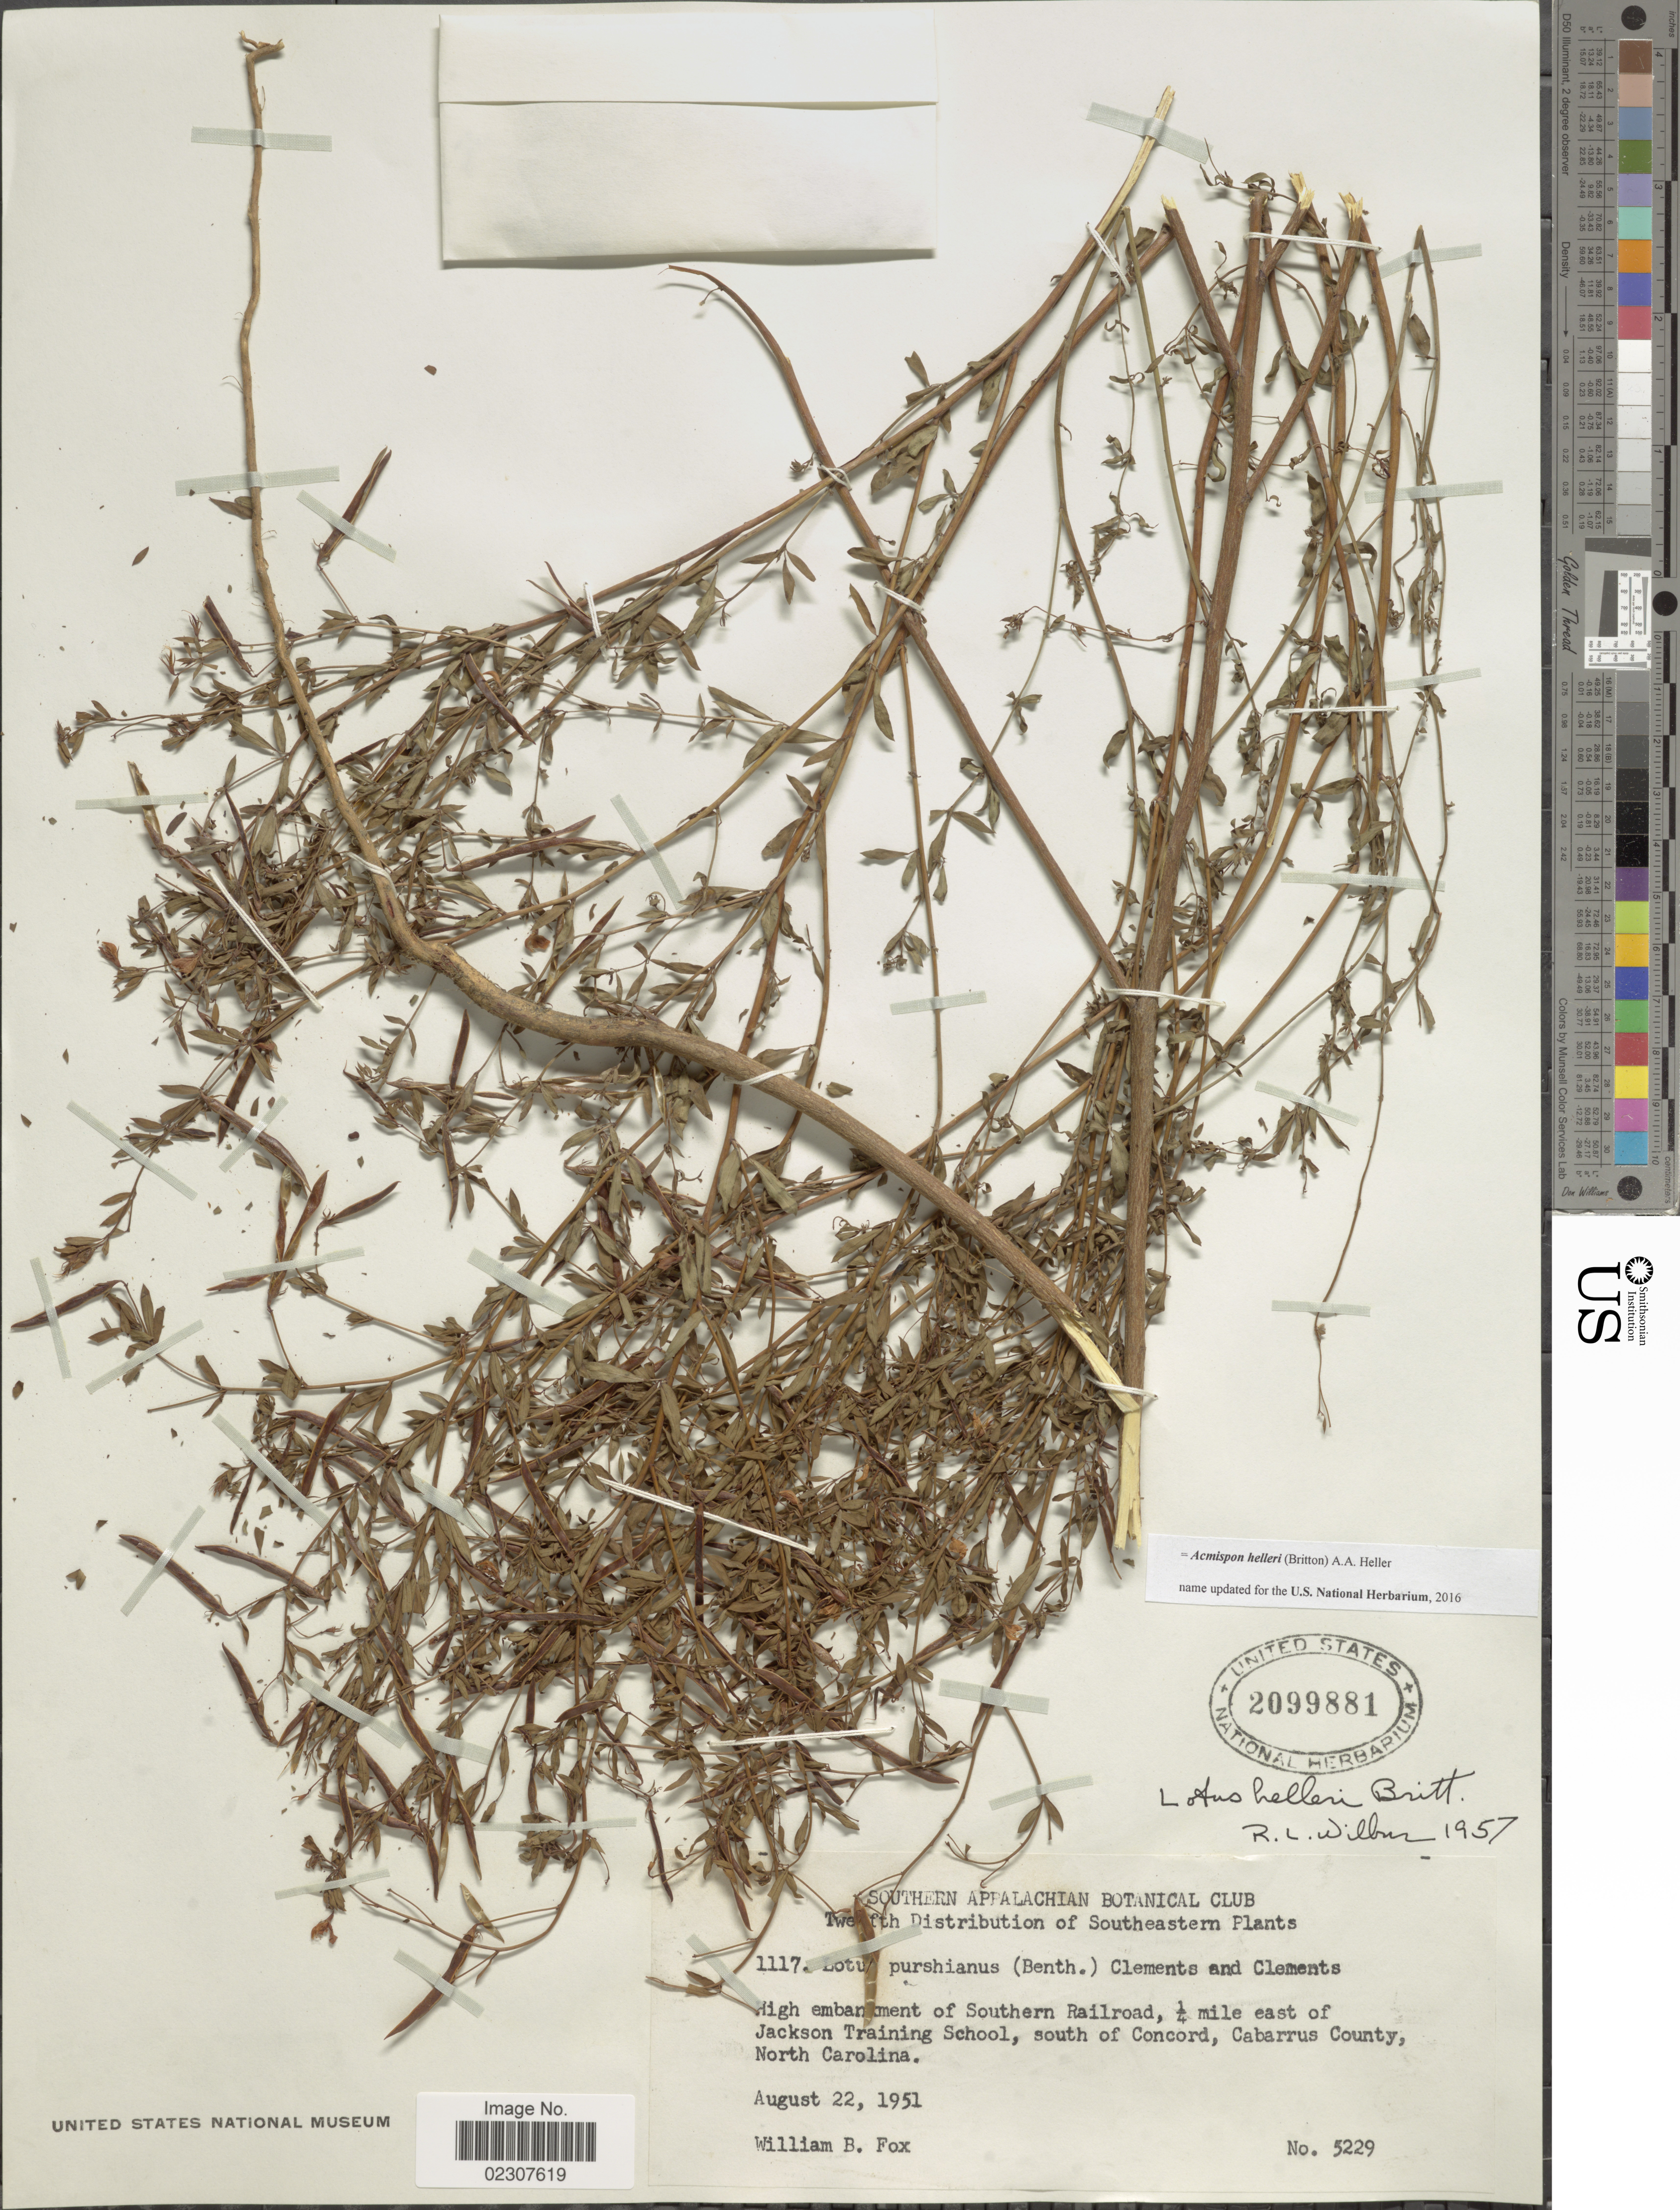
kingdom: Plantae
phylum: Tracheophyta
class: Magnoliopsida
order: Fabales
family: Fabaceae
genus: Acmispon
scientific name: Acmispon helleri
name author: (Britton) A. Heller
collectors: W. B. Fox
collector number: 5229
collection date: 1951-08-22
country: United States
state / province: North Carolina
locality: High embankment of Southern Rairoad, ¼ mile east of Jackson Training School, south of Concord, Cabarrus County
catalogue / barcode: US 2099881